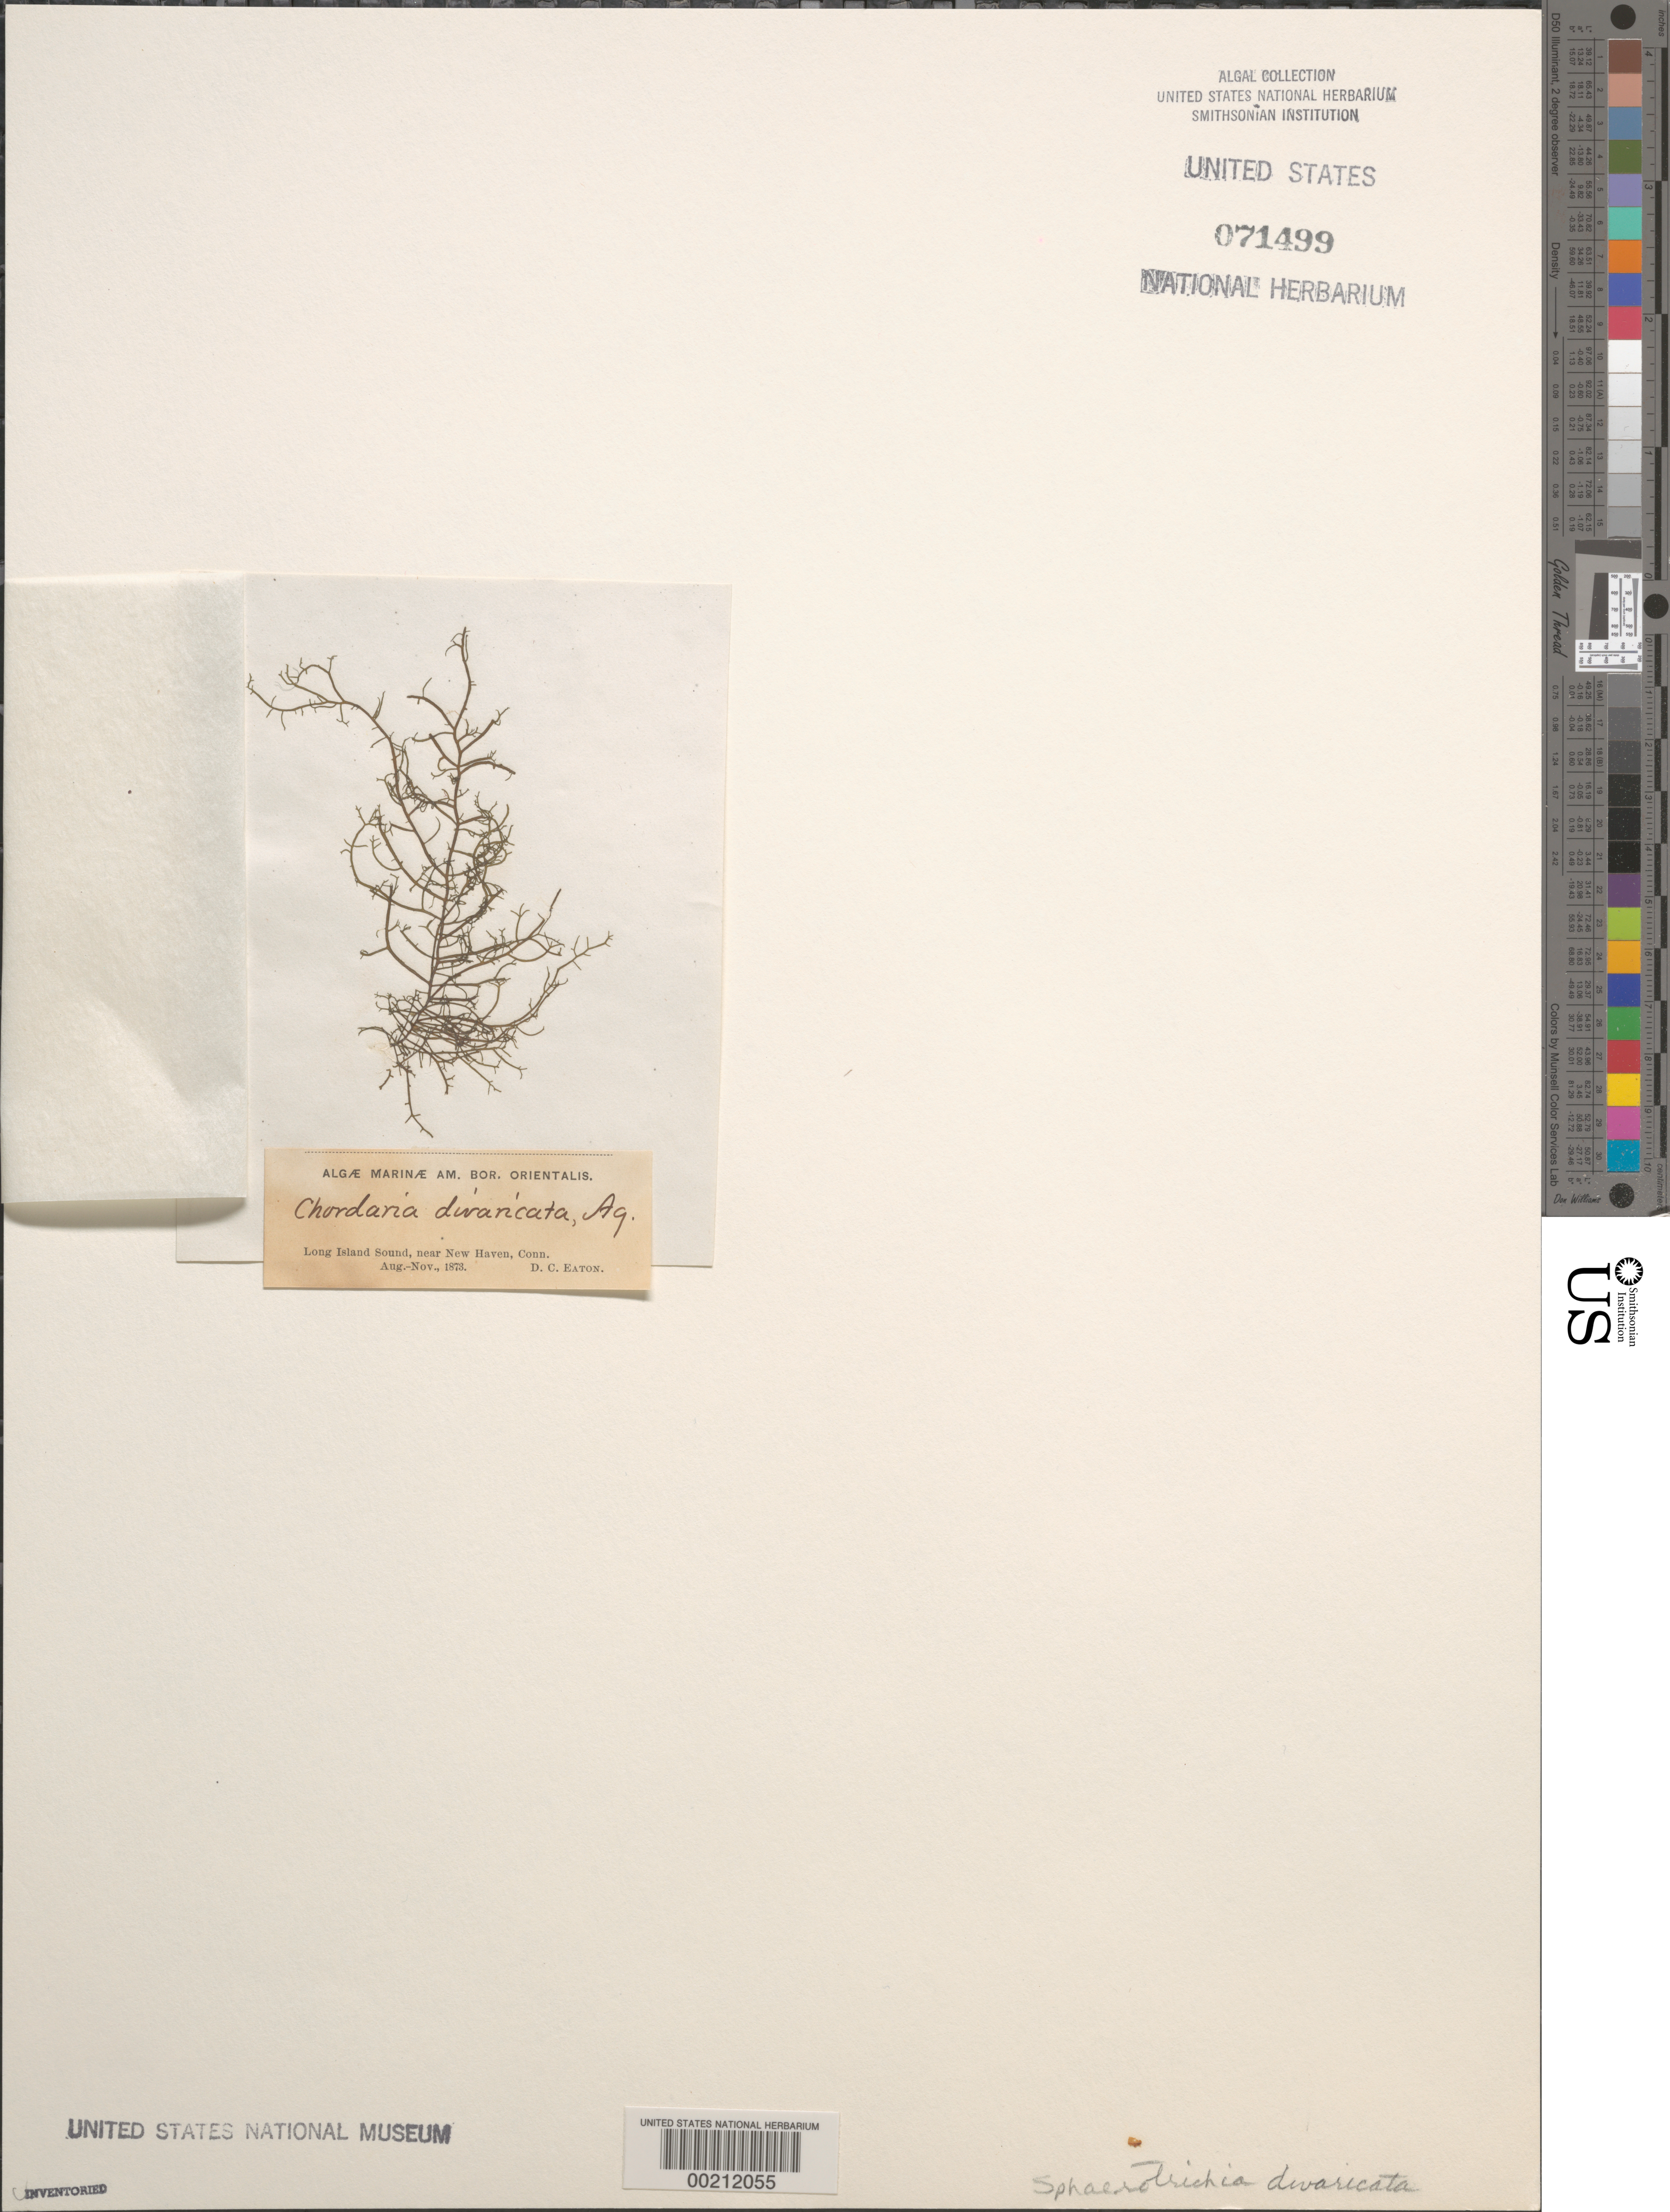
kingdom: Chromista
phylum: Ochrophyta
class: Phaeophyceae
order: Ectocarpales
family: Chordariaceae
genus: Sphaerotrichia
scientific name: Sphaerotrichia divaricata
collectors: D. C. Eaton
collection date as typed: Aug 1873 to -- Nov 1873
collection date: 1873-08/1873-11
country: United States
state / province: Connecticut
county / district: New Haven County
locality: Long Island Sound, near New Haven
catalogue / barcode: US 71499